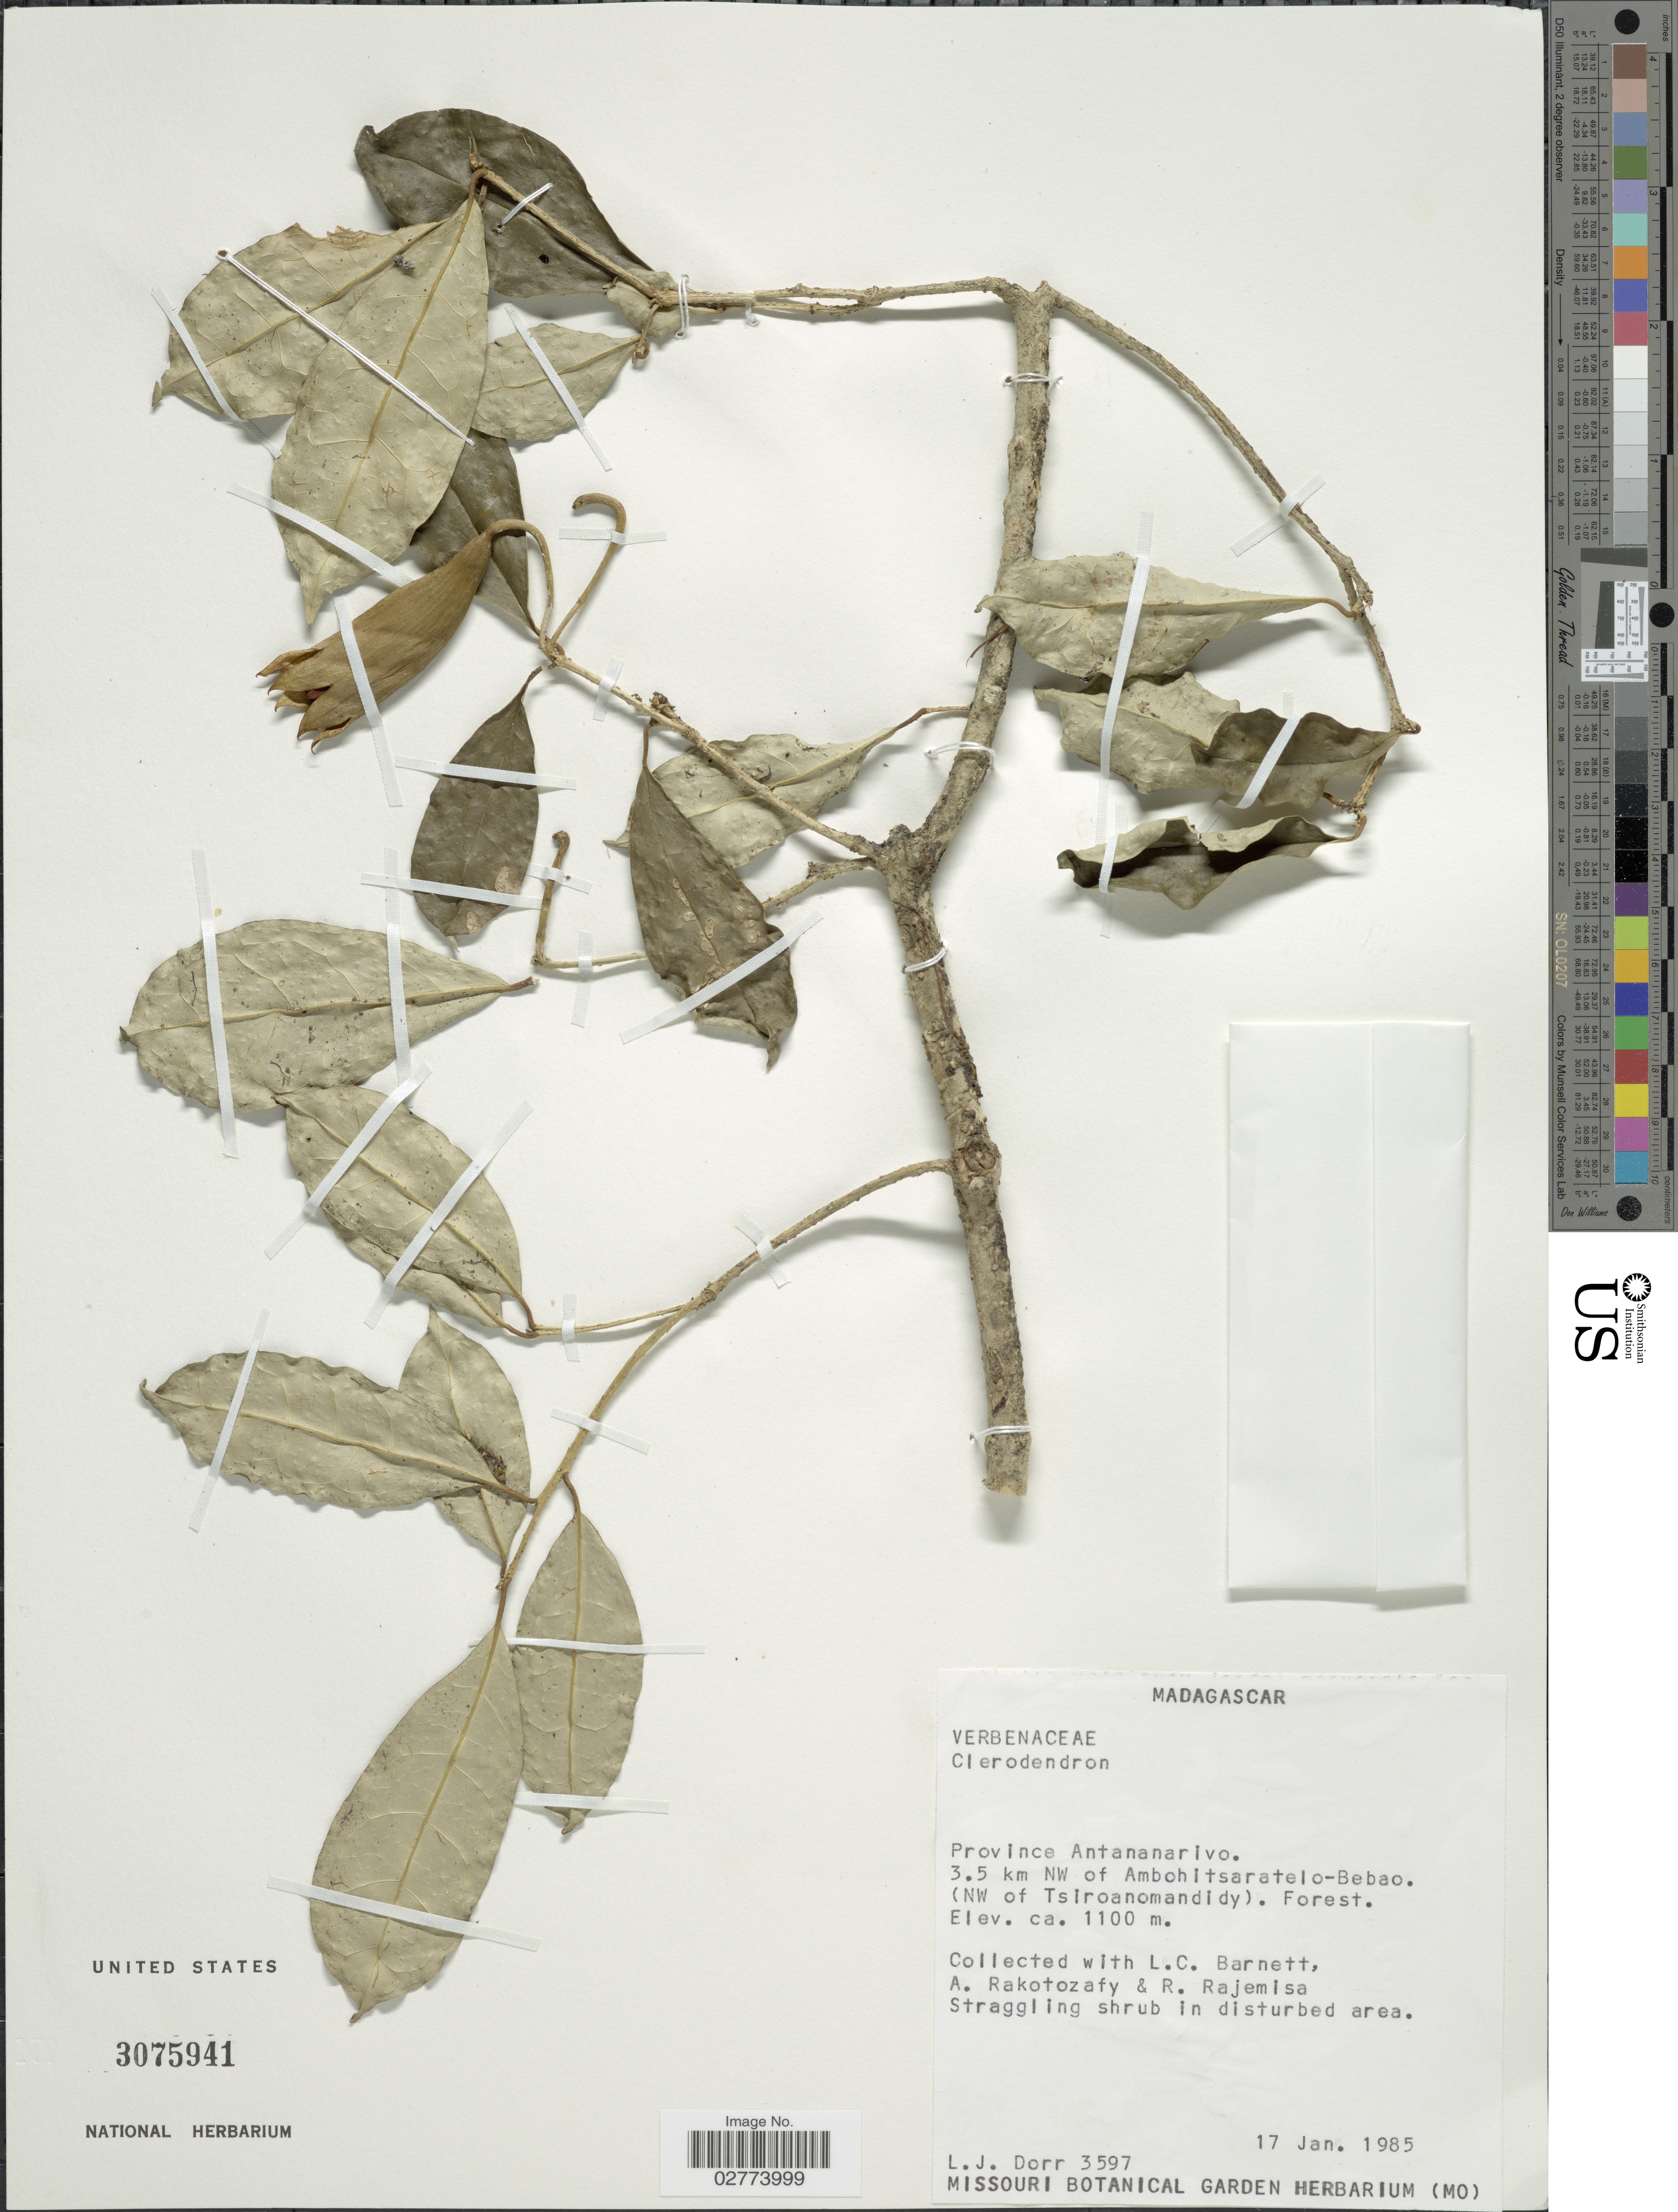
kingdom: Plantae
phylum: Tracheophyta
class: Magnoliopsida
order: Lamiales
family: Lamiaceae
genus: Clerodendrum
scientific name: Clerodendrum sp.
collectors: L. J. Dorr, L. C. Barnett, M. Cheek, A. Rakotozafy & R. Rajemisa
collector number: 3597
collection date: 1985-01-17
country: Madagascar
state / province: Bongolava / Menabe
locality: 3.5 km NW of Ambohitsaratelo-Bebao. (NW of Tsiroanomandidy).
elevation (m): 1100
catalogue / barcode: US 3075941